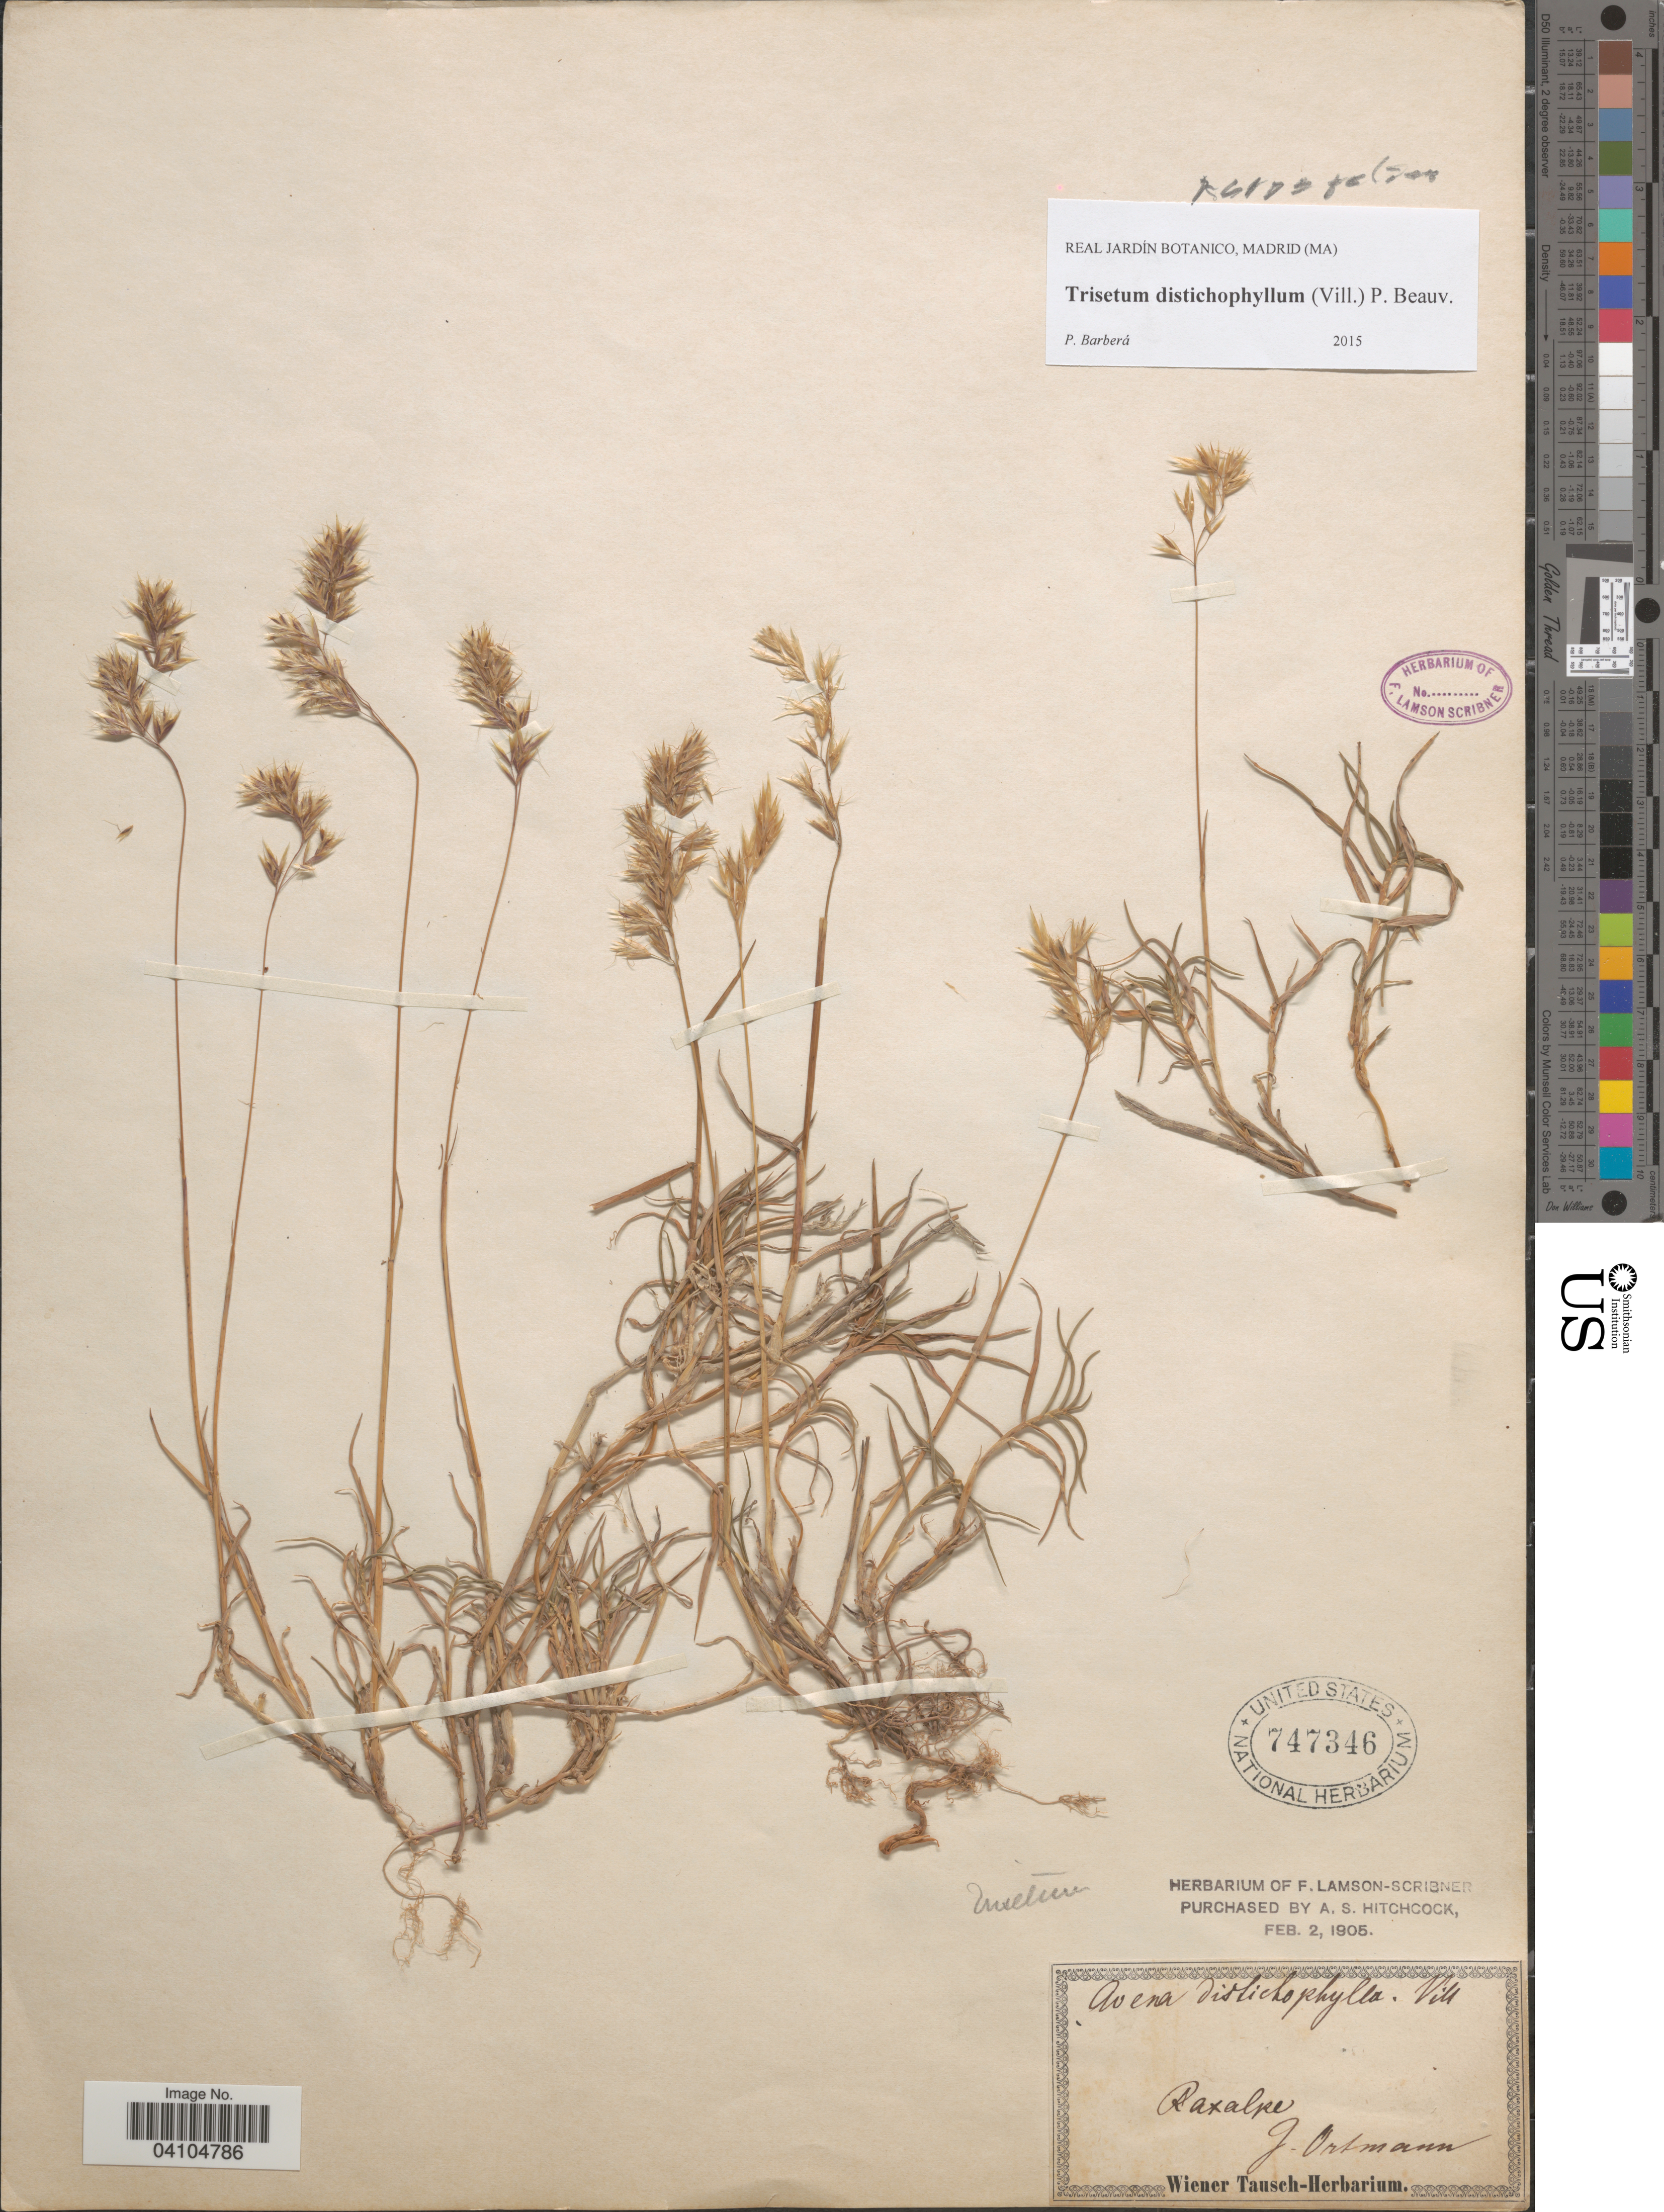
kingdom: Plantae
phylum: Tracheophyta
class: Liliopsida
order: Poales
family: Poaceae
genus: Acrospelion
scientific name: Acrospelion distichophyllum ined.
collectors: J. Ortmann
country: Austria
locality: Raxalpe.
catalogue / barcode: US 747346